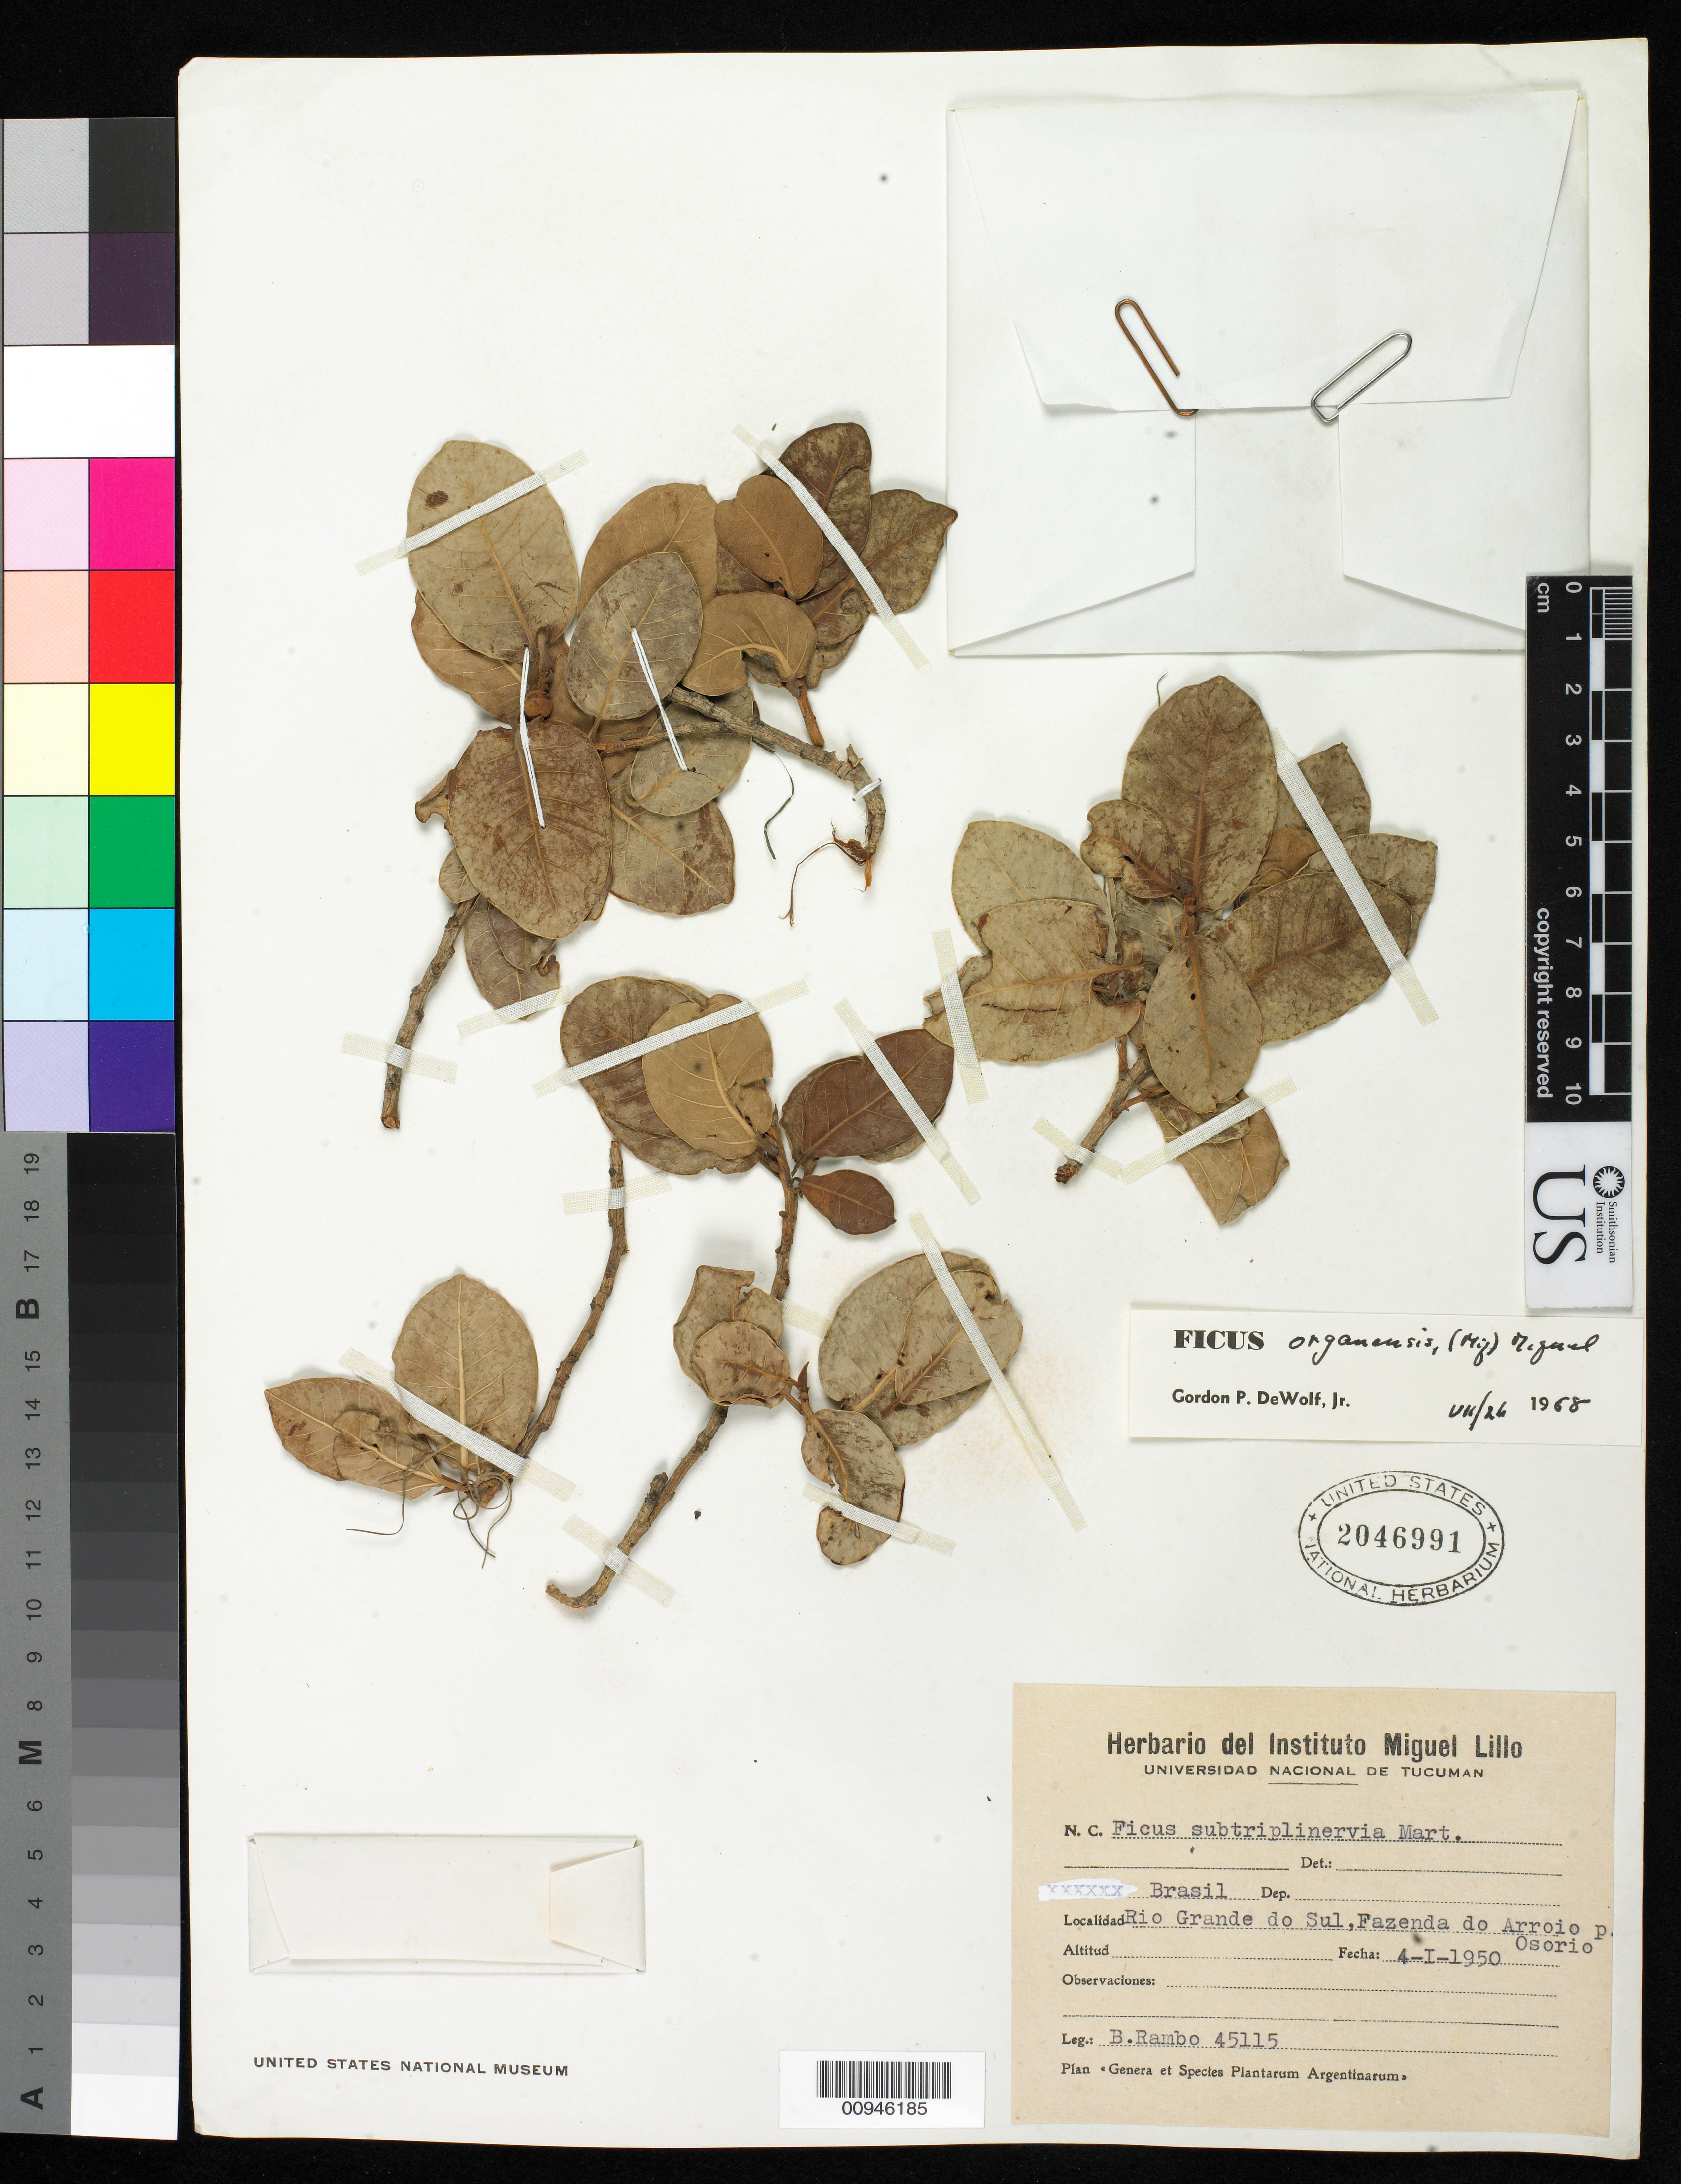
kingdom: Plantae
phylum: Tracheophyta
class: Magnoliopsida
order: Rosales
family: Moraceae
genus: Ficus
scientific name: Ficus organensis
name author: (Miq.) Miq.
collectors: B. Rambo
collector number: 45115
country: Brazil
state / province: Rio Grande Do Sul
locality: Fazenda do Arroio, Osorio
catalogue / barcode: US 2046991